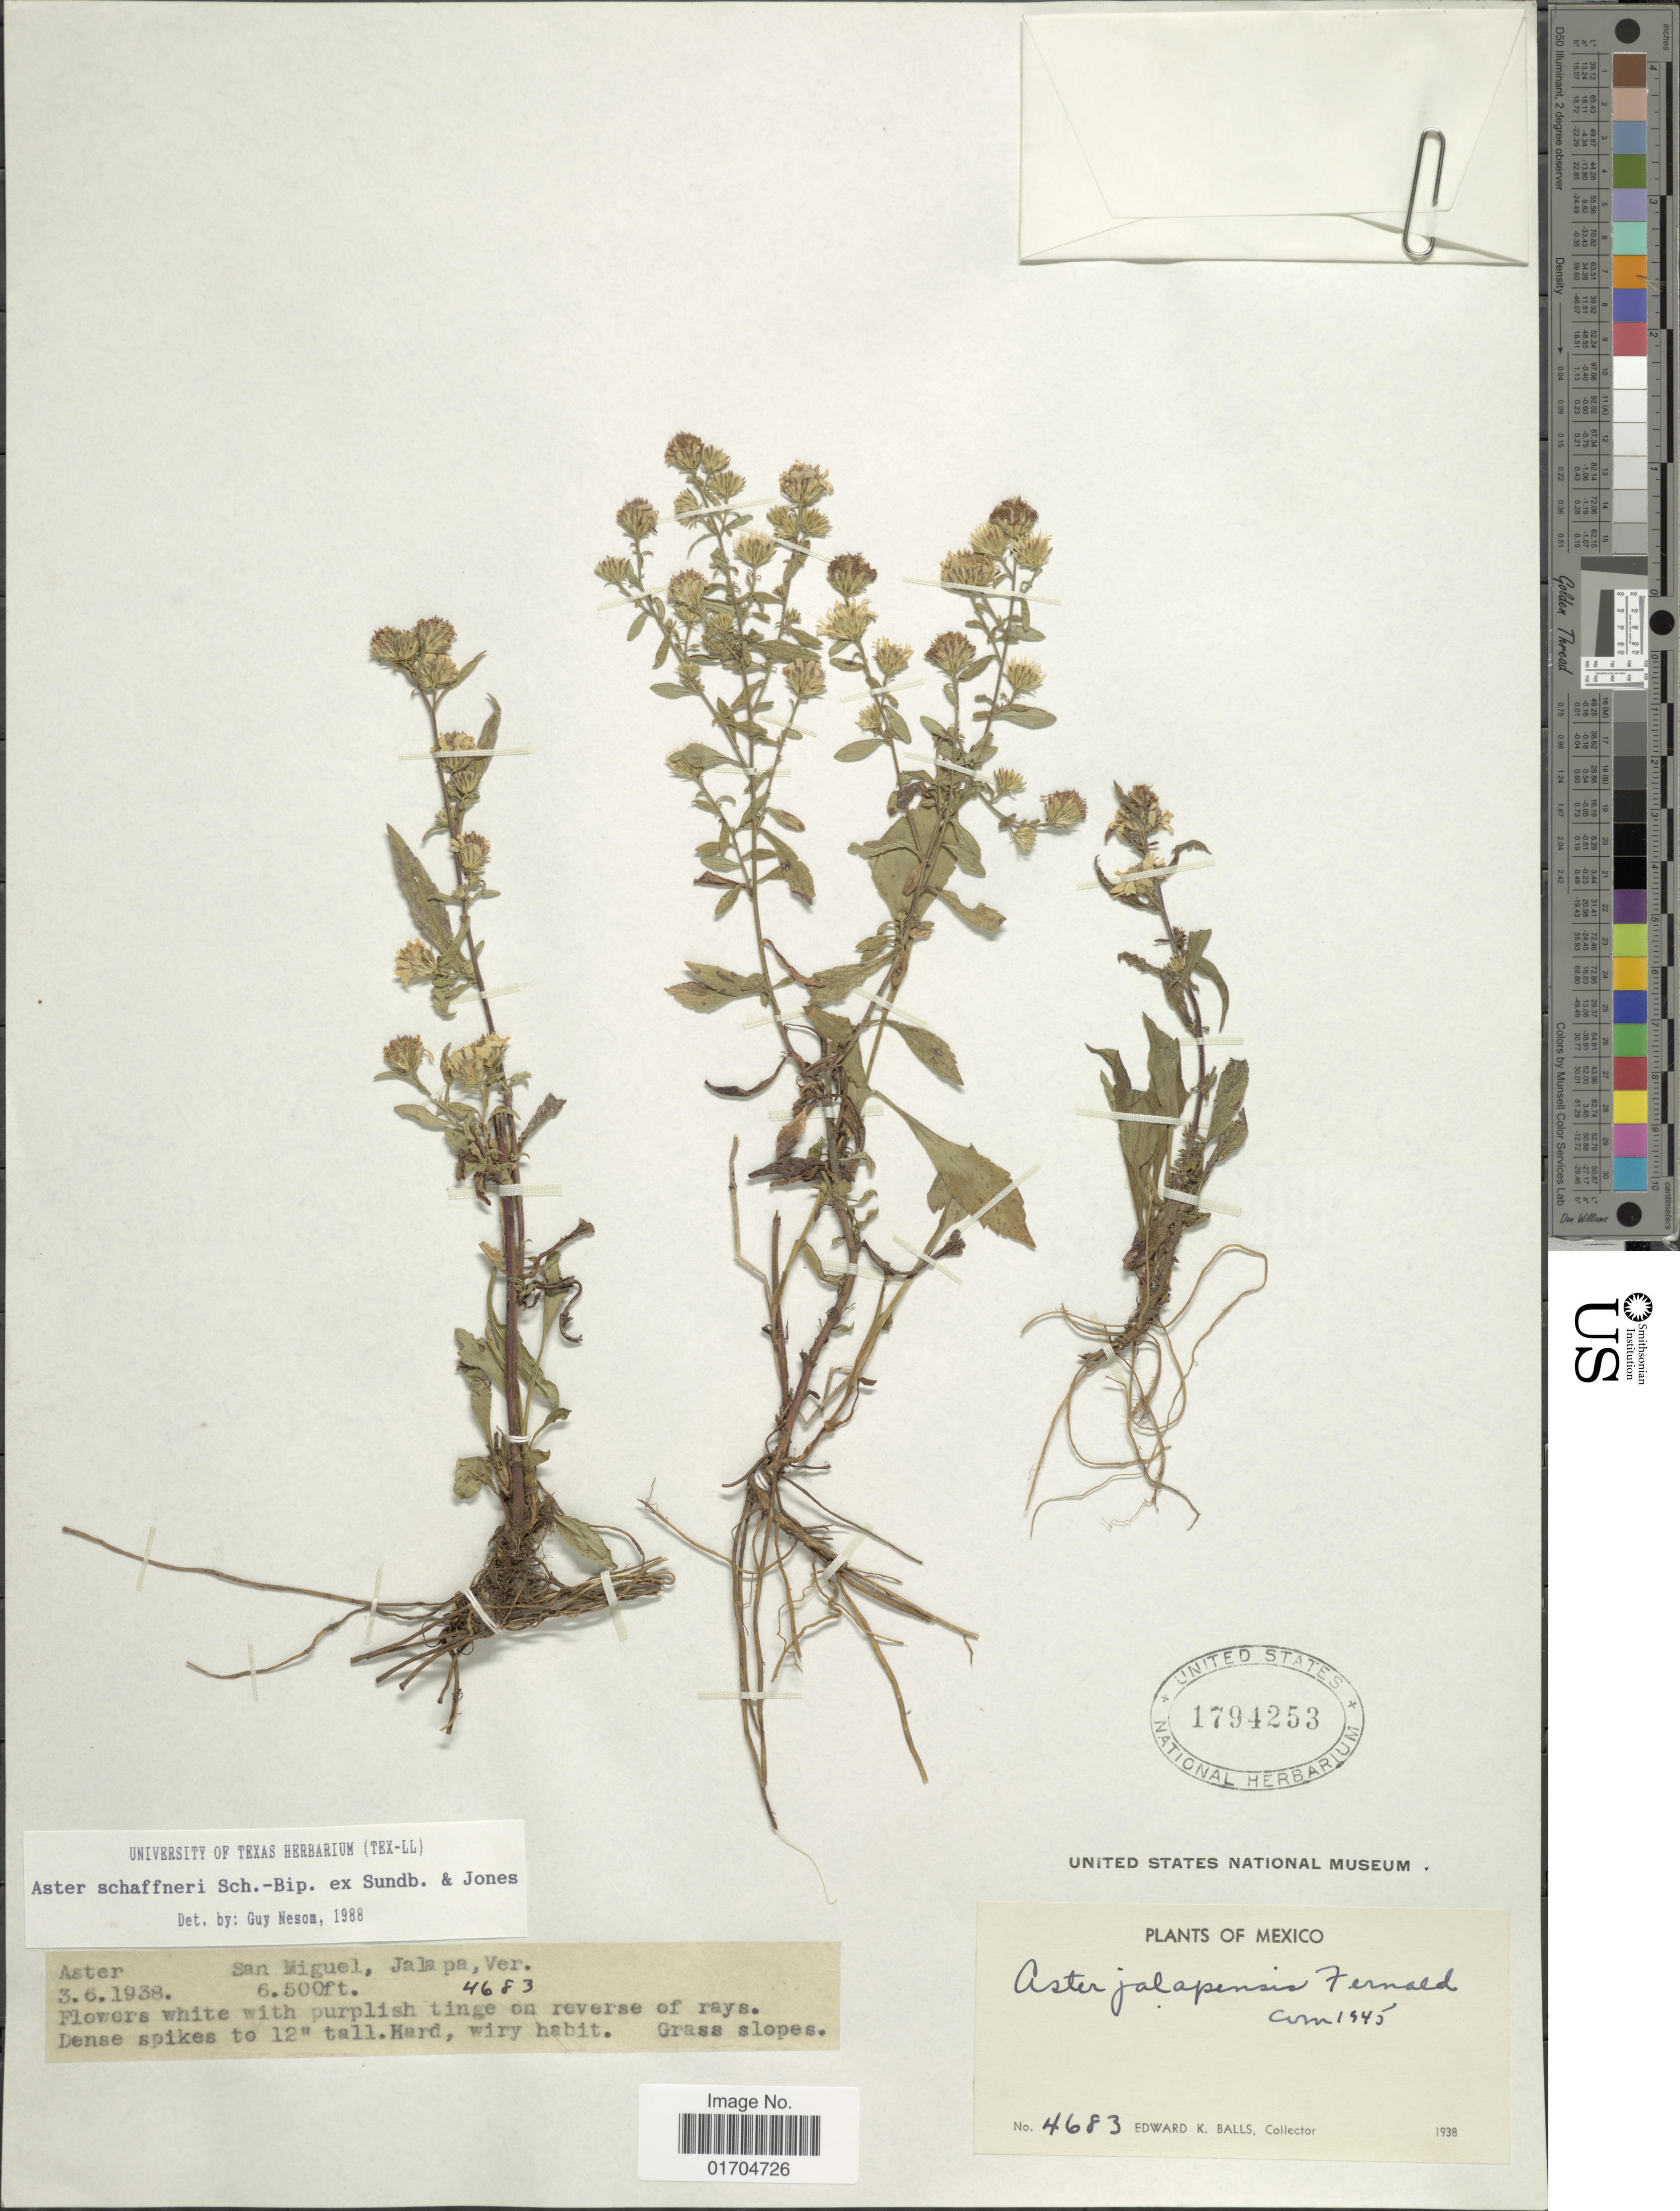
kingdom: Plantae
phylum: Tracheophyta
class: Magnoliopsida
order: Asterales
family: Asteraceae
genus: Symphyotrichum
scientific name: Symphyotrichum schaffneri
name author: (S.D. Sundb. & A.G. Jones) G.L. Nesom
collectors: E. K. Balls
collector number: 4683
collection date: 1938-06-03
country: Mexico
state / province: Veracruz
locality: San Miguel, Jalapa, Ver.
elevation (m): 1981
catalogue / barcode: US 1794253